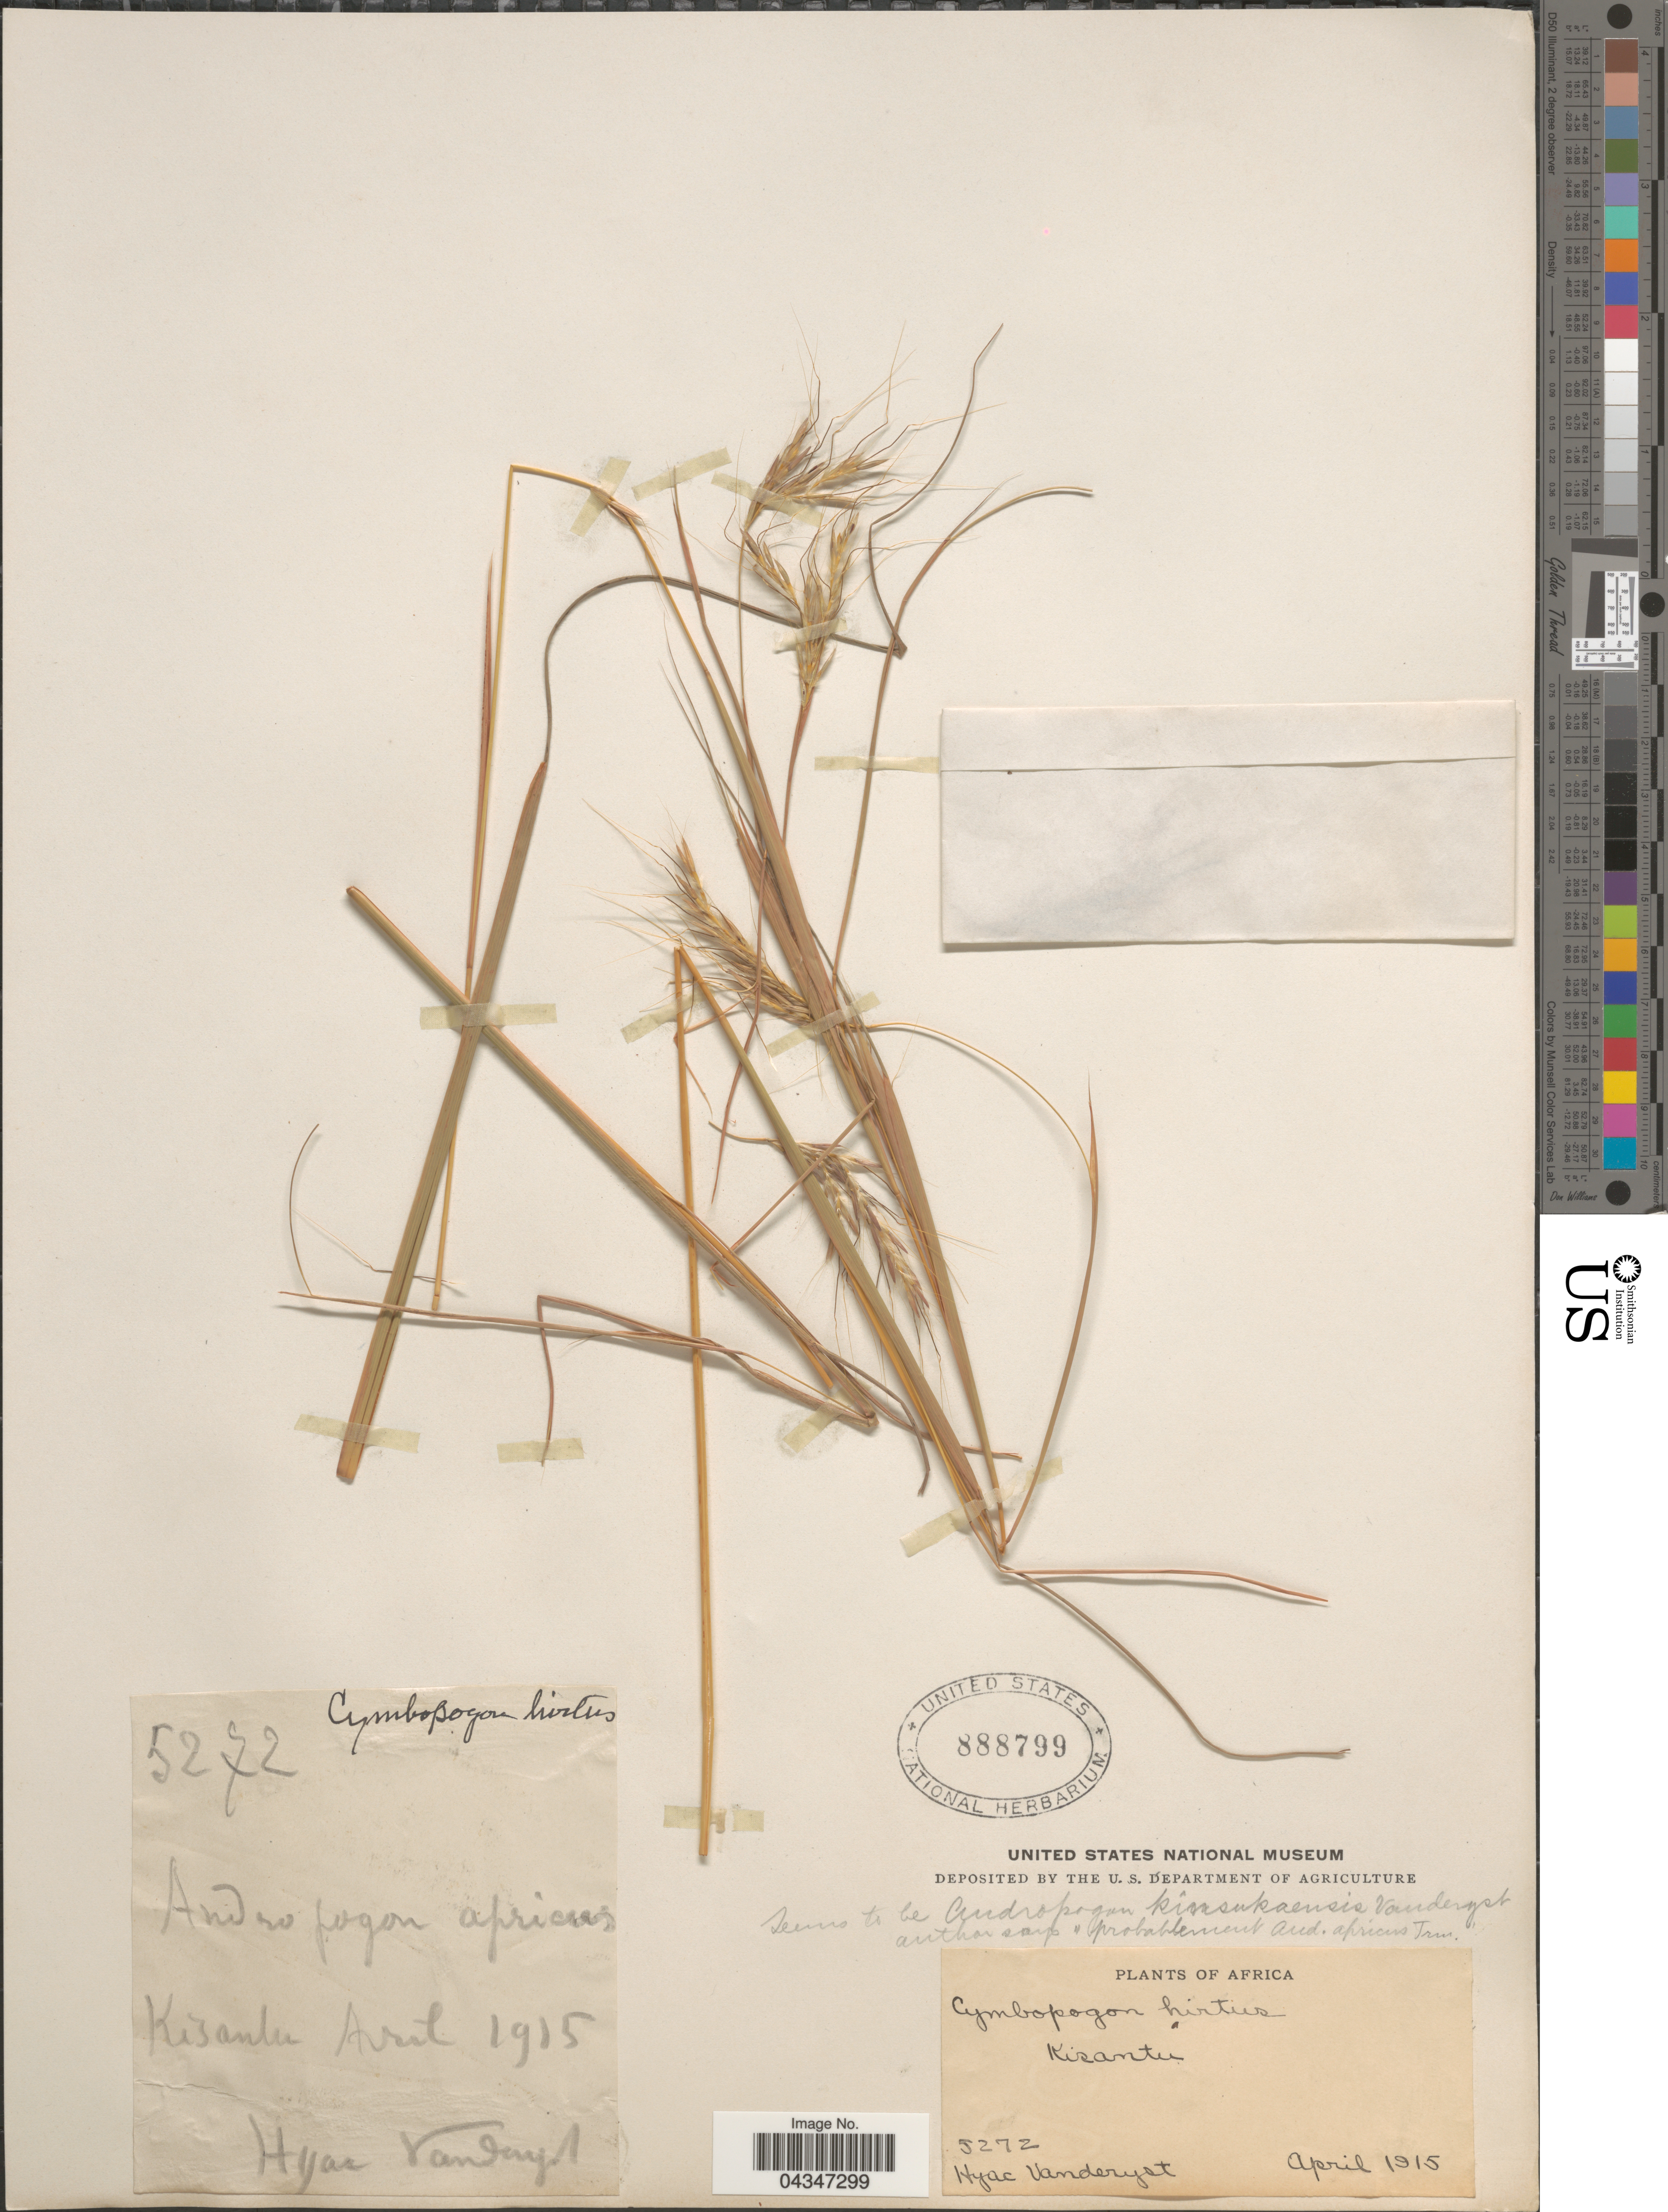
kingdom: Plantae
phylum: Tracheophyta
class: Liliopsida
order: Poales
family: Poaceae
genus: Andropogon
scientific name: Andropogon pseudapricus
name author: Stapf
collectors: H. J. R. Vanderyst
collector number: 5272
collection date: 1915-04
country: Congo, Democratic Republic of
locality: Kisantu.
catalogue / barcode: US 888799